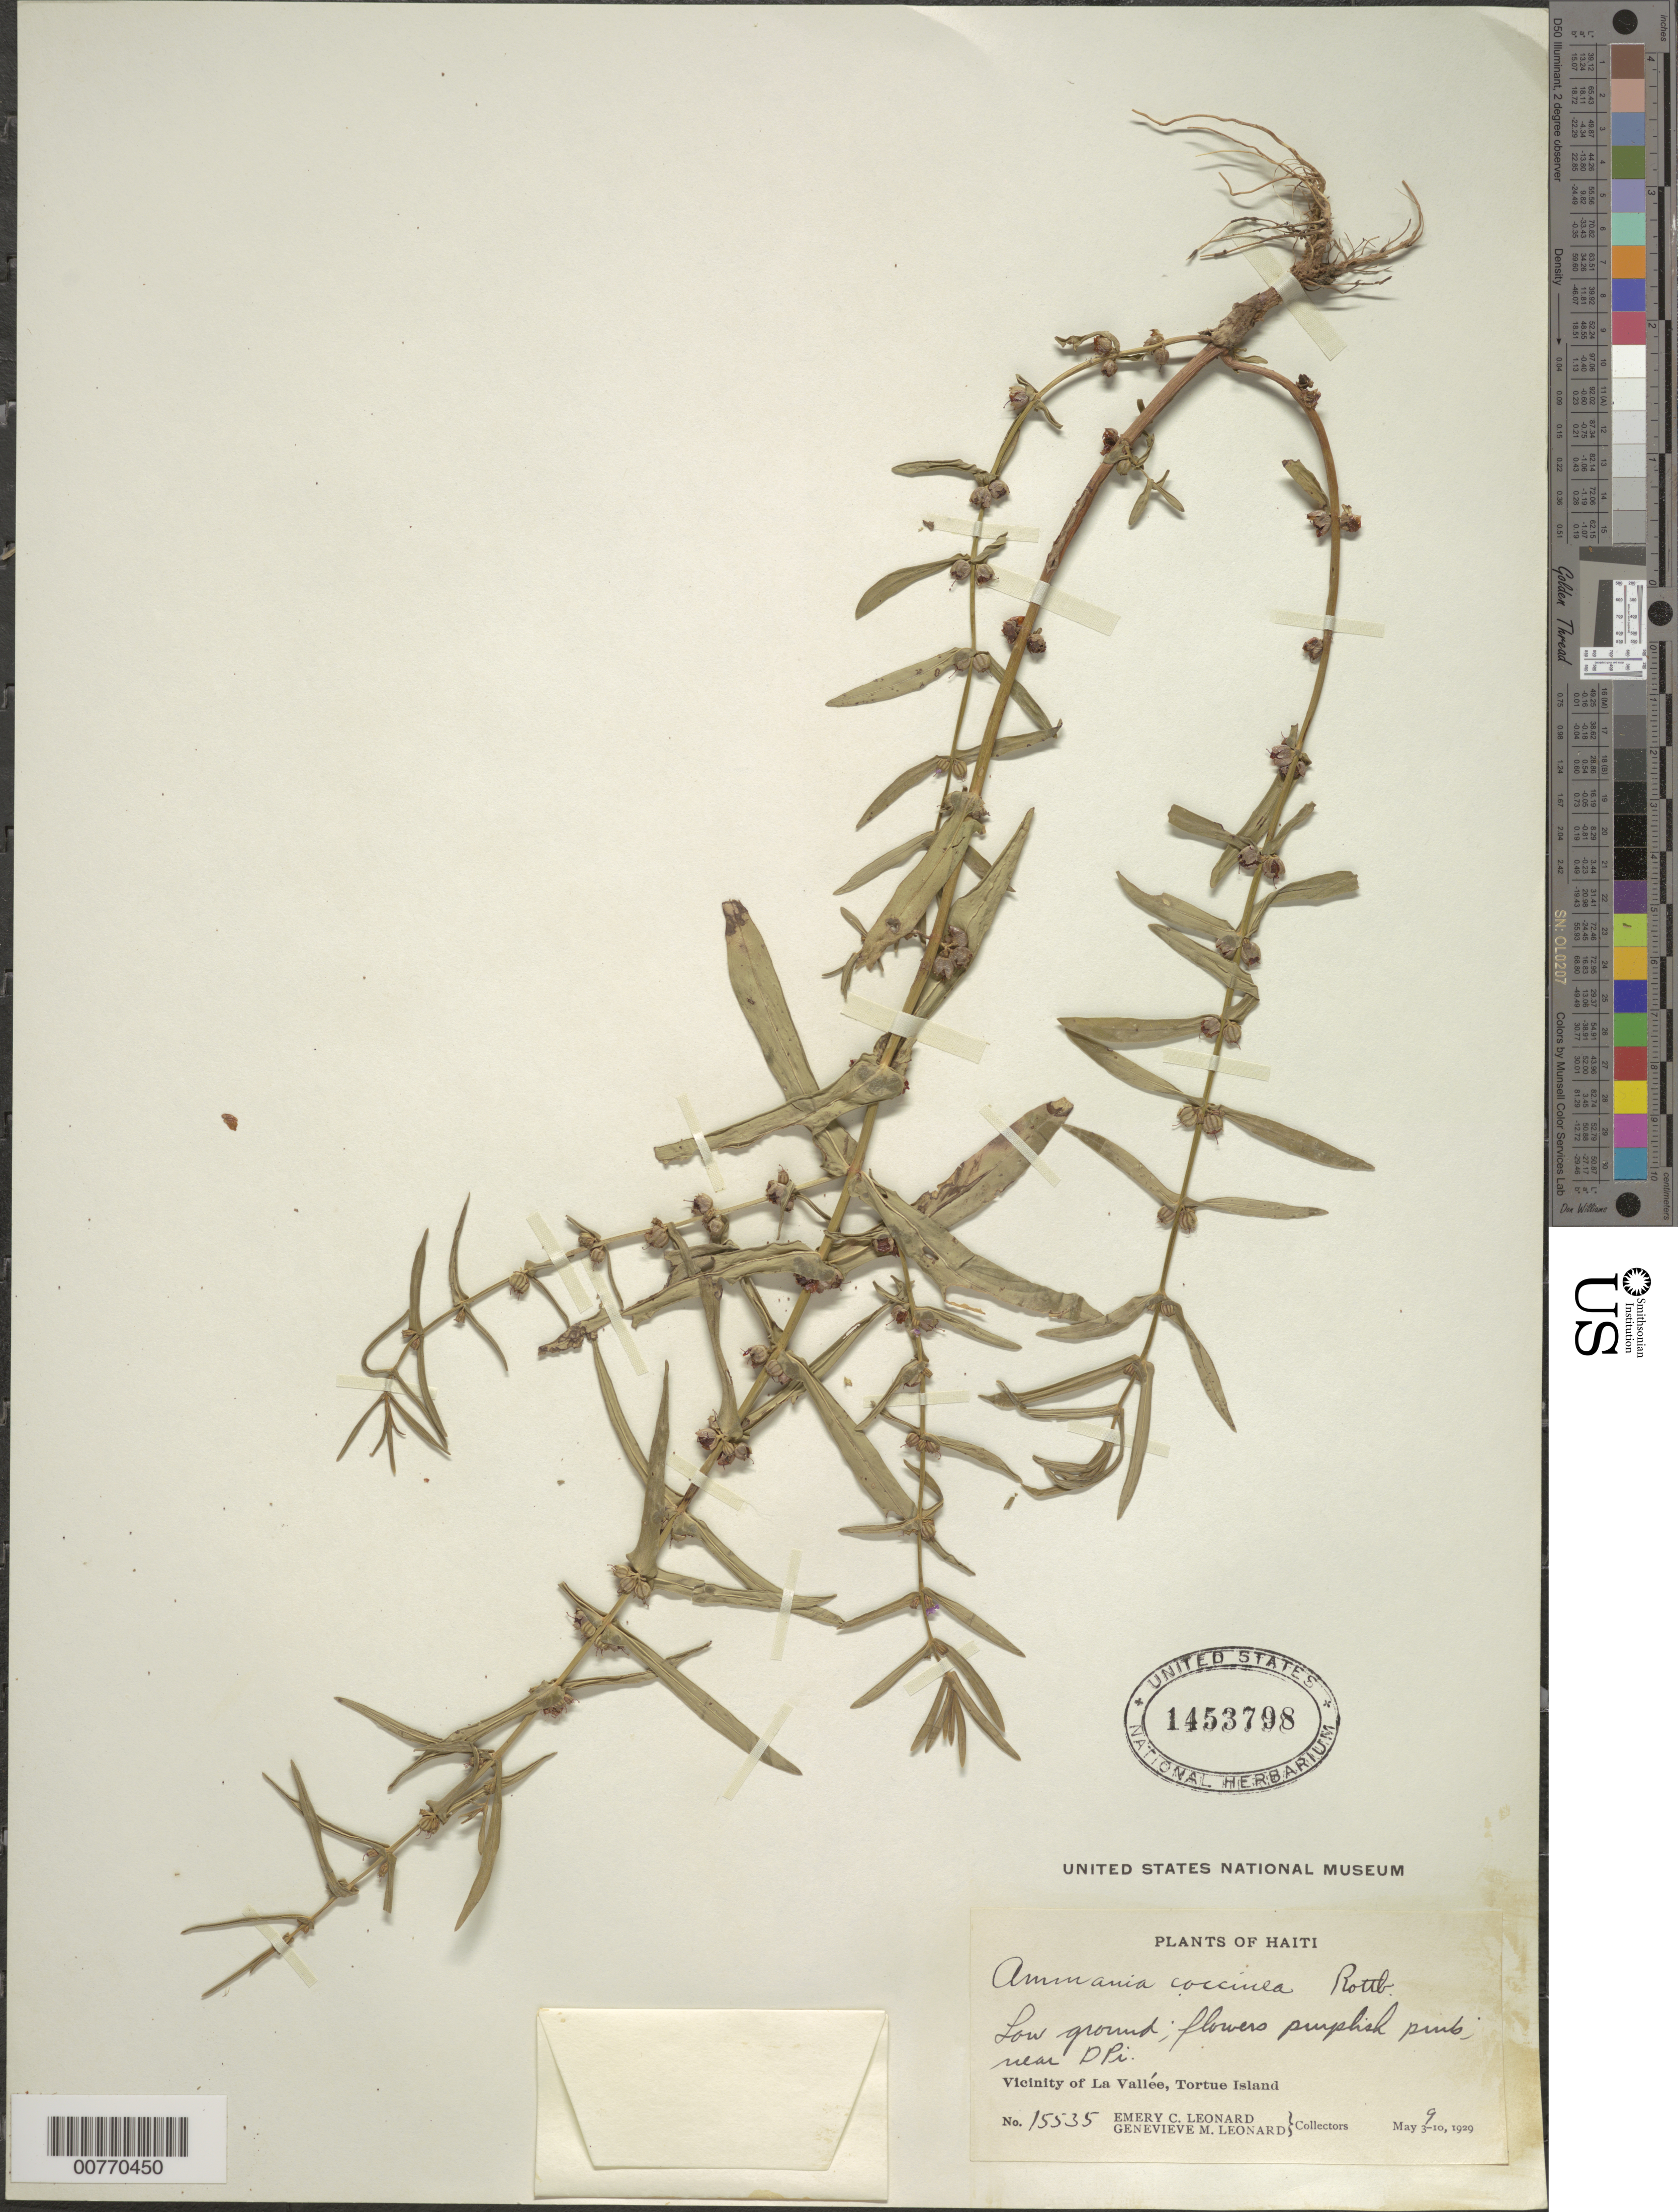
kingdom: Plantae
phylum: Tracheophyta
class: Magnoliopsida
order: Myrtales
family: Lythraceae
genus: Ammannia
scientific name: Ammannia coccinea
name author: Rottb.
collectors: E. C. Leonard & G. M. Leonard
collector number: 15535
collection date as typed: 09 May 1929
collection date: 1929-05-09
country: Haiti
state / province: Nord-Óuest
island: Île de la Tortue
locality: Vicinity of La Vallée, Tortue Island, near D Pi.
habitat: Low ground.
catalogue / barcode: US 1453798